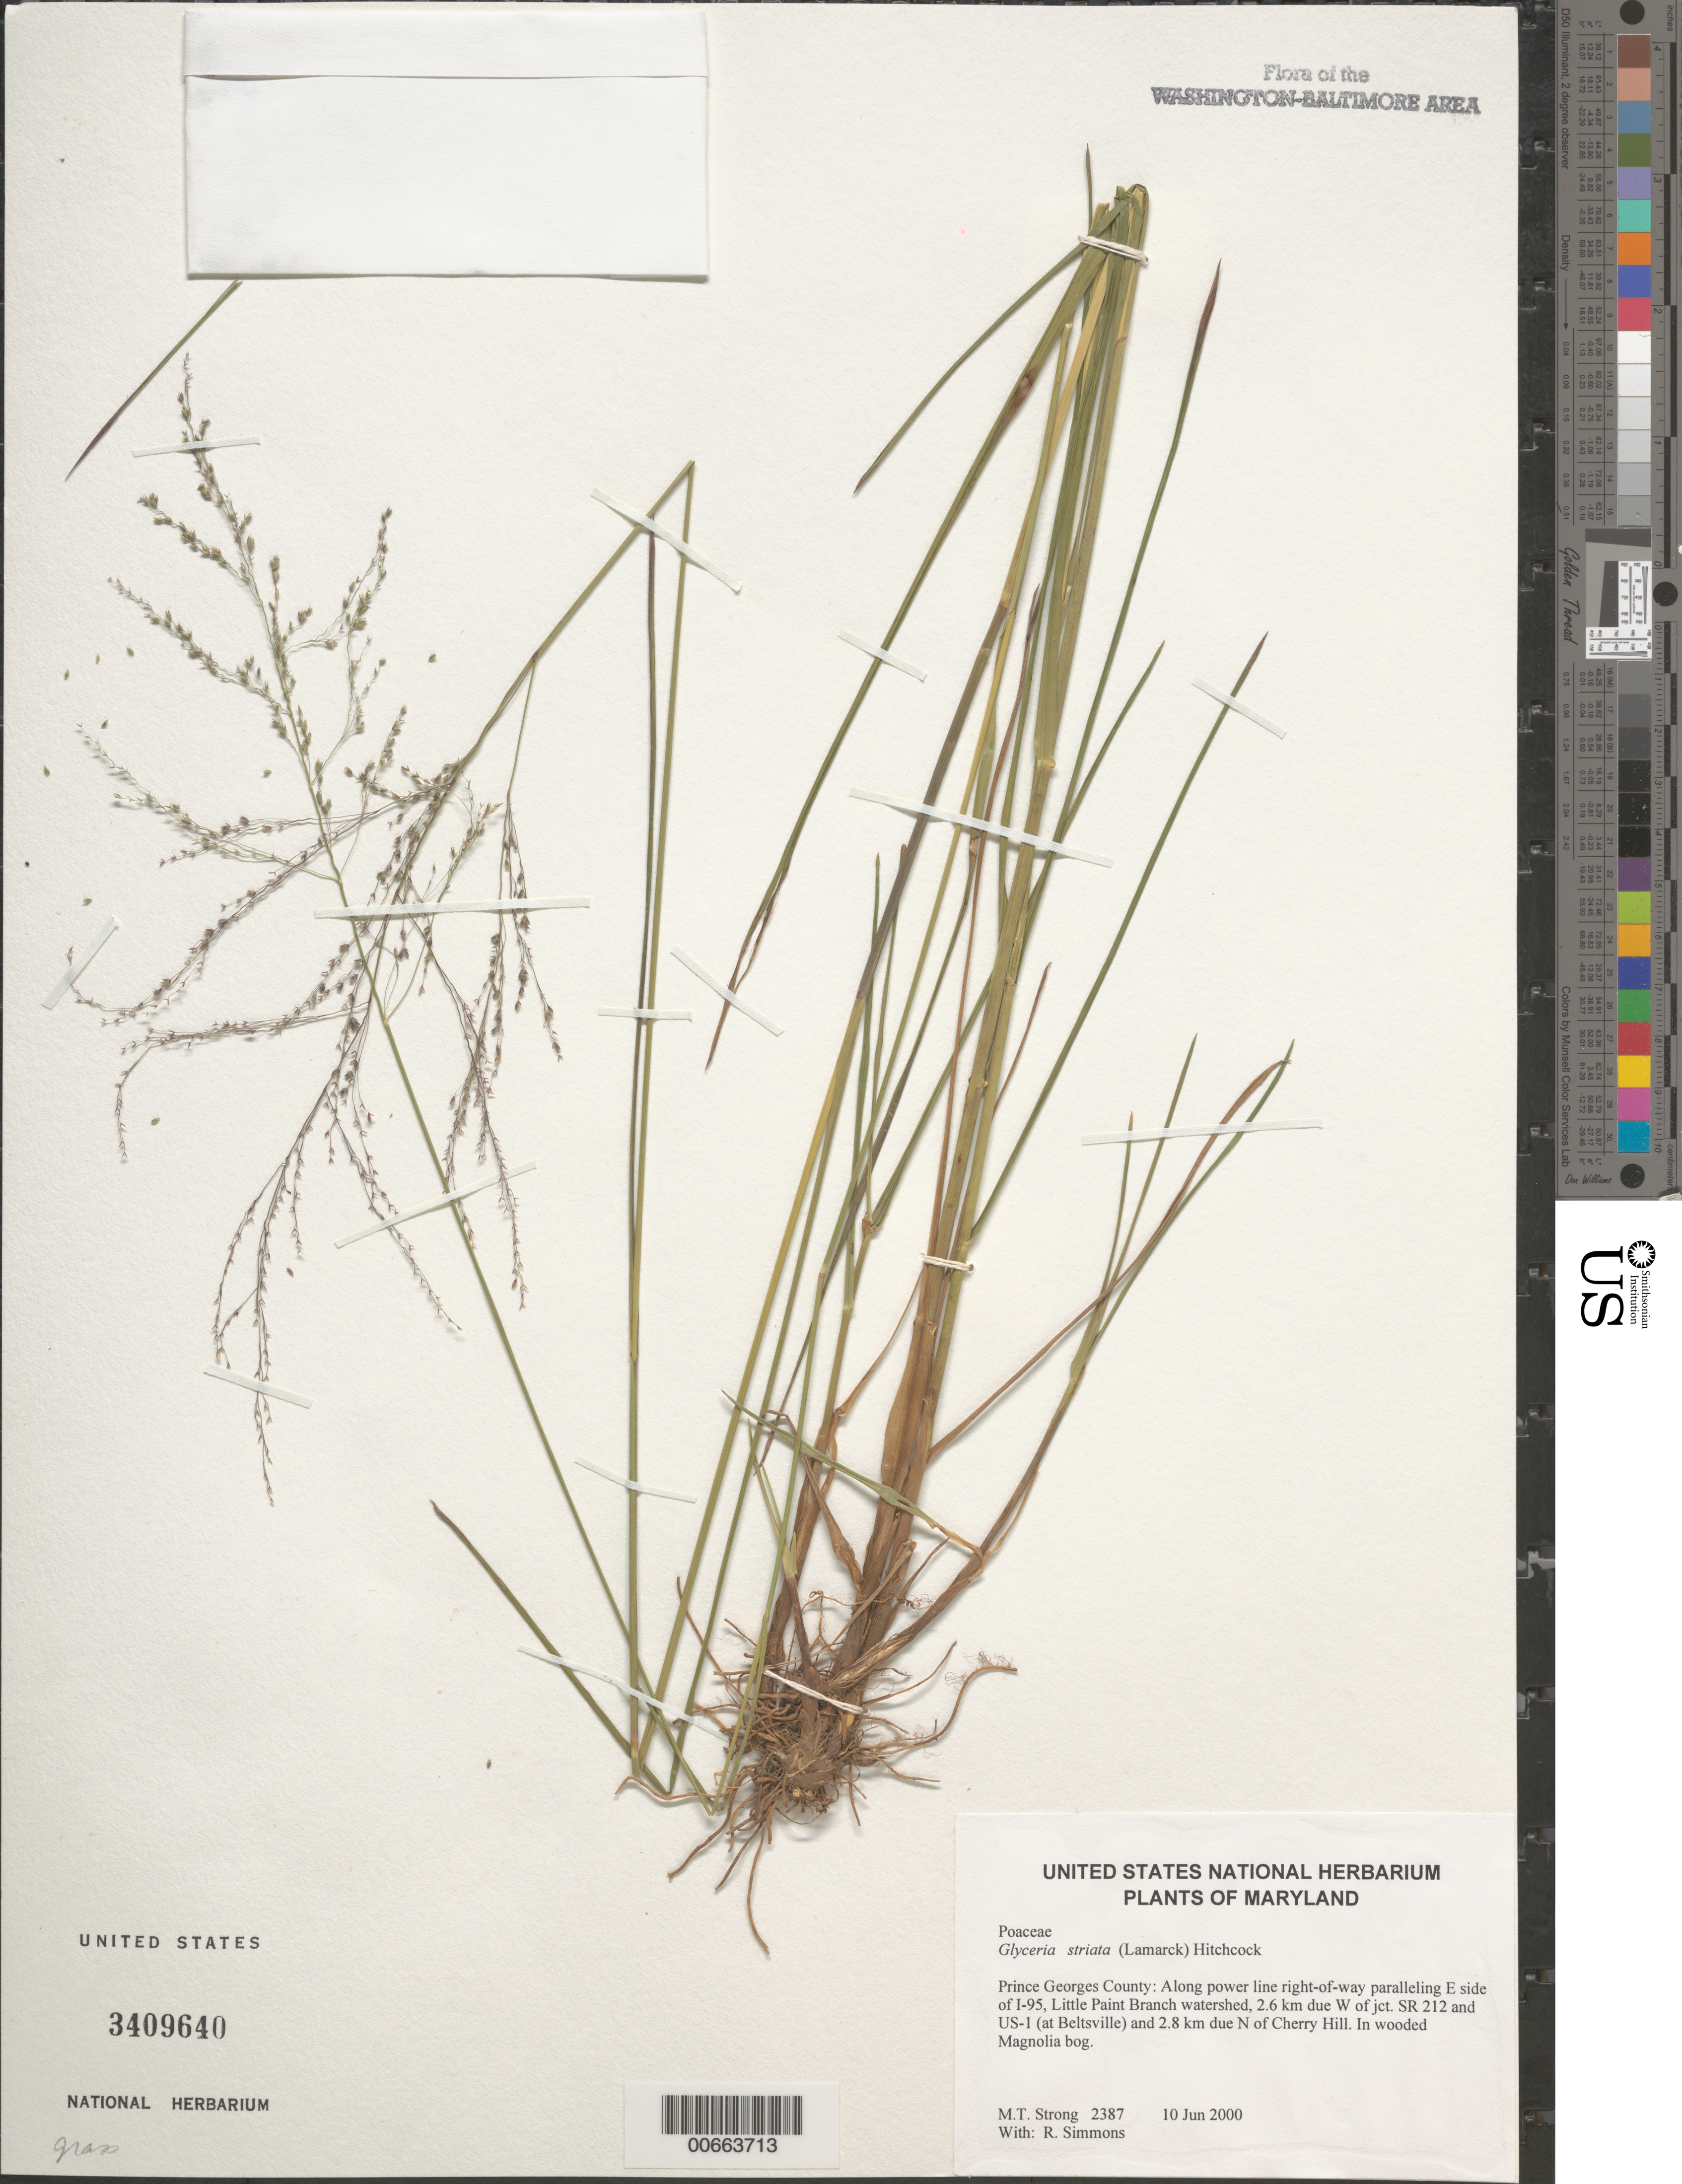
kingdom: Plantae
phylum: Tracheophyta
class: Liliopsida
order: Poales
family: Poaceae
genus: Glyceria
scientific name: Glyceria striata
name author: (Lam.) Hitchc.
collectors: M. T. Strong & R. Simmons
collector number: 2387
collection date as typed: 10 Jun 2000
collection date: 2000-06-10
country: United States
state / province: Maryland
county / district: Prince George's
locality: Along power line right-of-way paralleling E side of I-95, Little Paint Branch watershed, 2.6 km due W of jct. SR 212 and US-1 (at Beltsville) and 2.8 km due N of Cherry Hill.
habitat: In wooded Magnolia bog.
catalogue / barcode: US 3409640